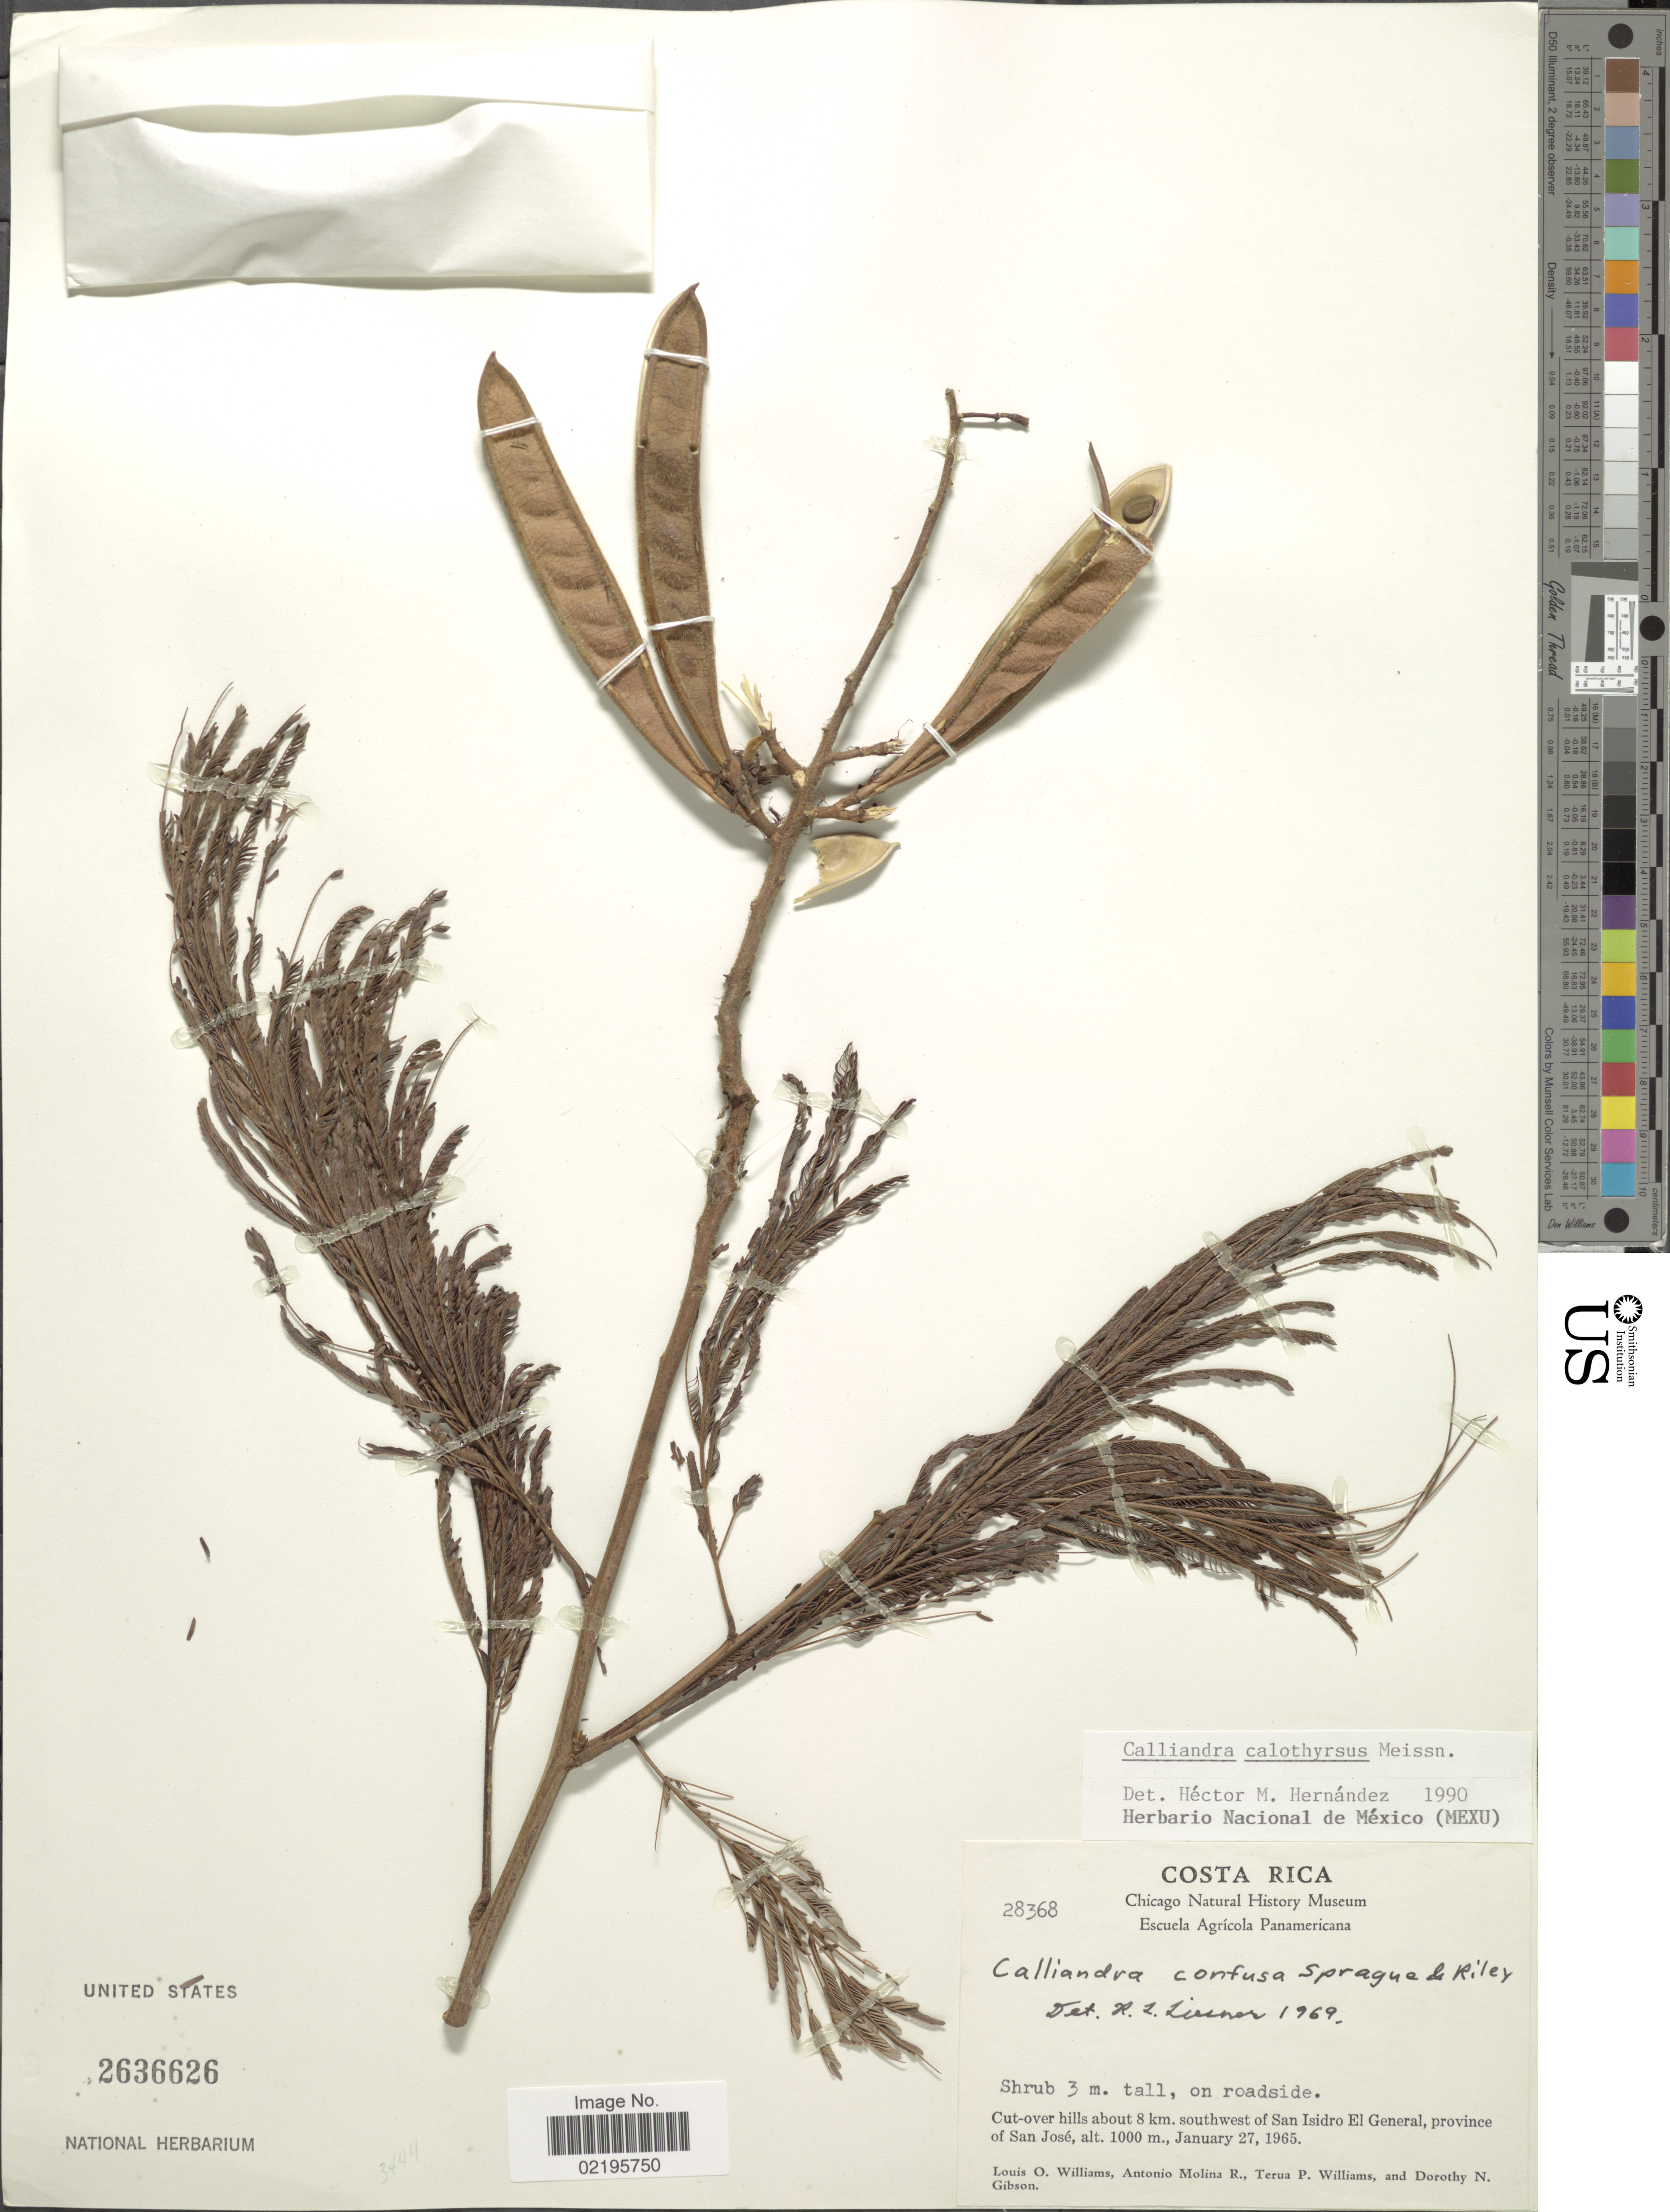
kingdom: Plantae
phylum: Tracheophyta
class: Magnoliopsida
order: Fabales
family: Fabaceae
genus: Calliandra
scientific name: Calliandra calothyrsus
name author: Meisn.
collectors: L. O. Williams, A. Molina R., T. P. Williams & D. N. Gibson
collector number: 28368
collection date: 1965-01-27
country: Costa Rica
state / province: San José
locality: Cut-over hills about 8 km. southwest of San Isidro El General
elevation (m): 1000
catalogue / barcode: US 2636626